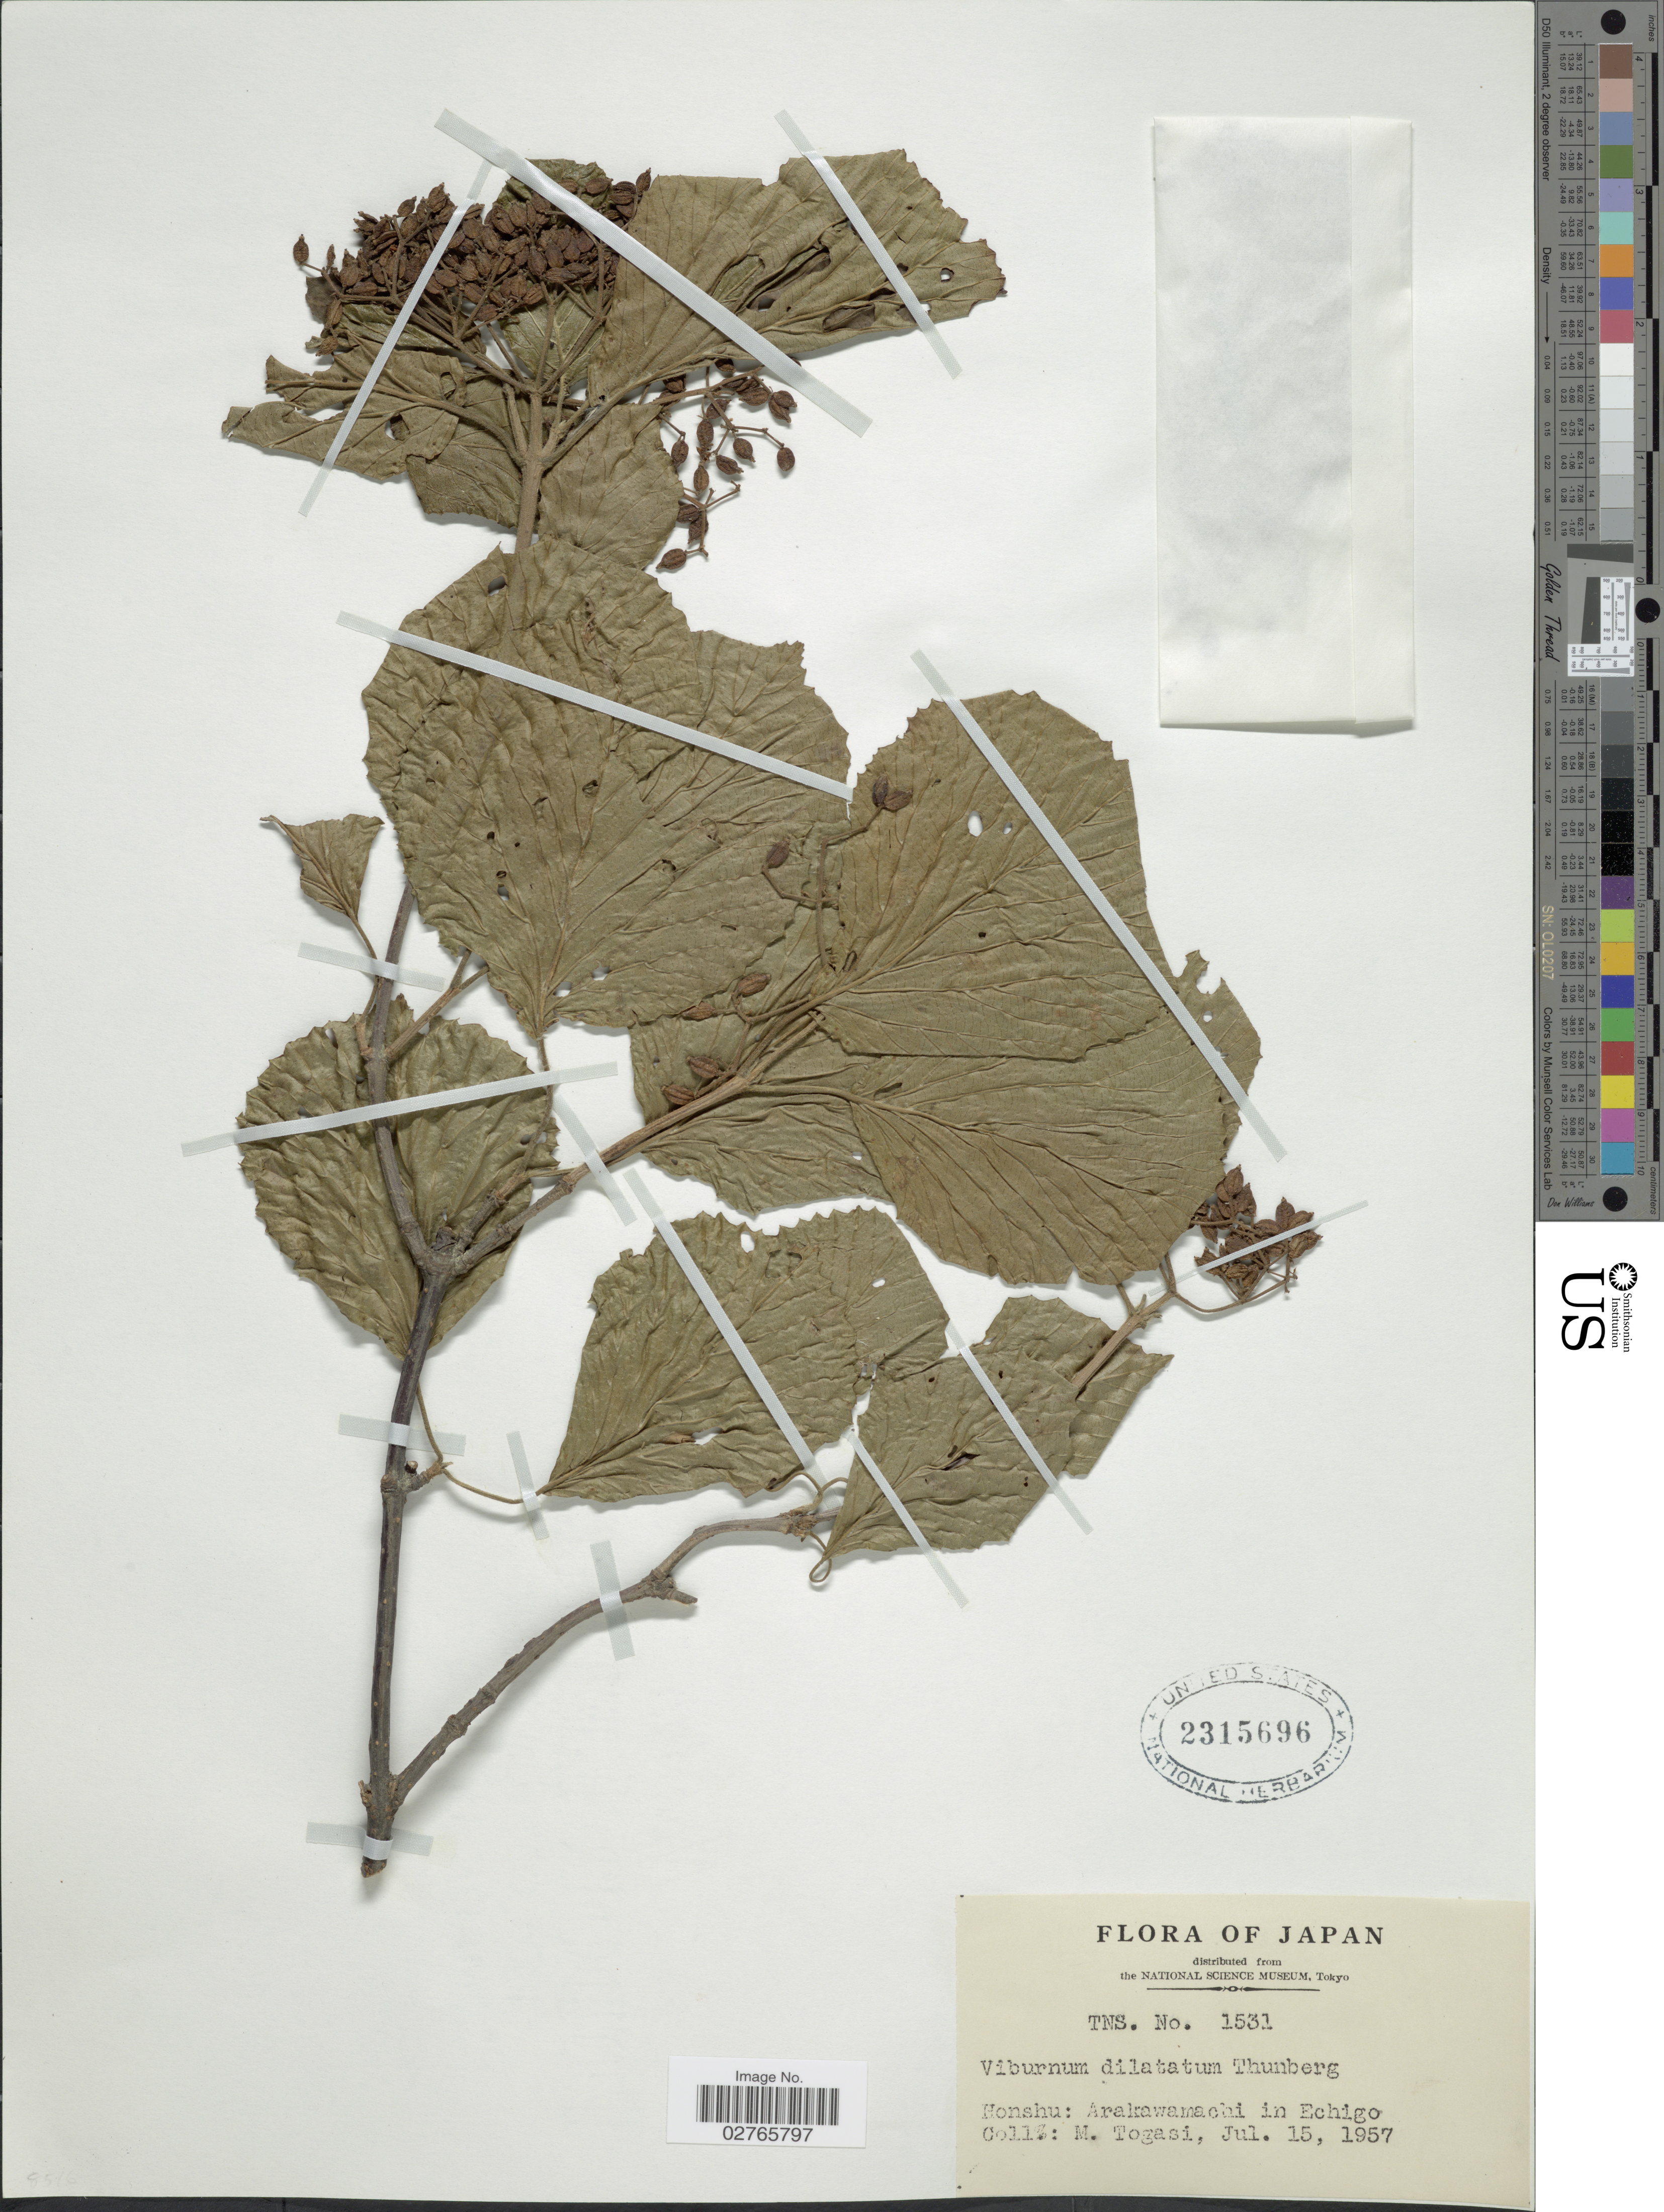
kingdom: Plantae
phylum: Tracheophyta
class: Magnoliopsida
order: Dipsacales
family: Viburnaceae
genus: Viburnum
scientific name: Viburnum dilatatum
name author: Thunb.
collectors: M. Togasi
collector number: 1531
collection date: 1957-07-15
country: Japan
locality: Honshu: Arakawamachi in Echigo.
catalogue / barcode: US 2315696